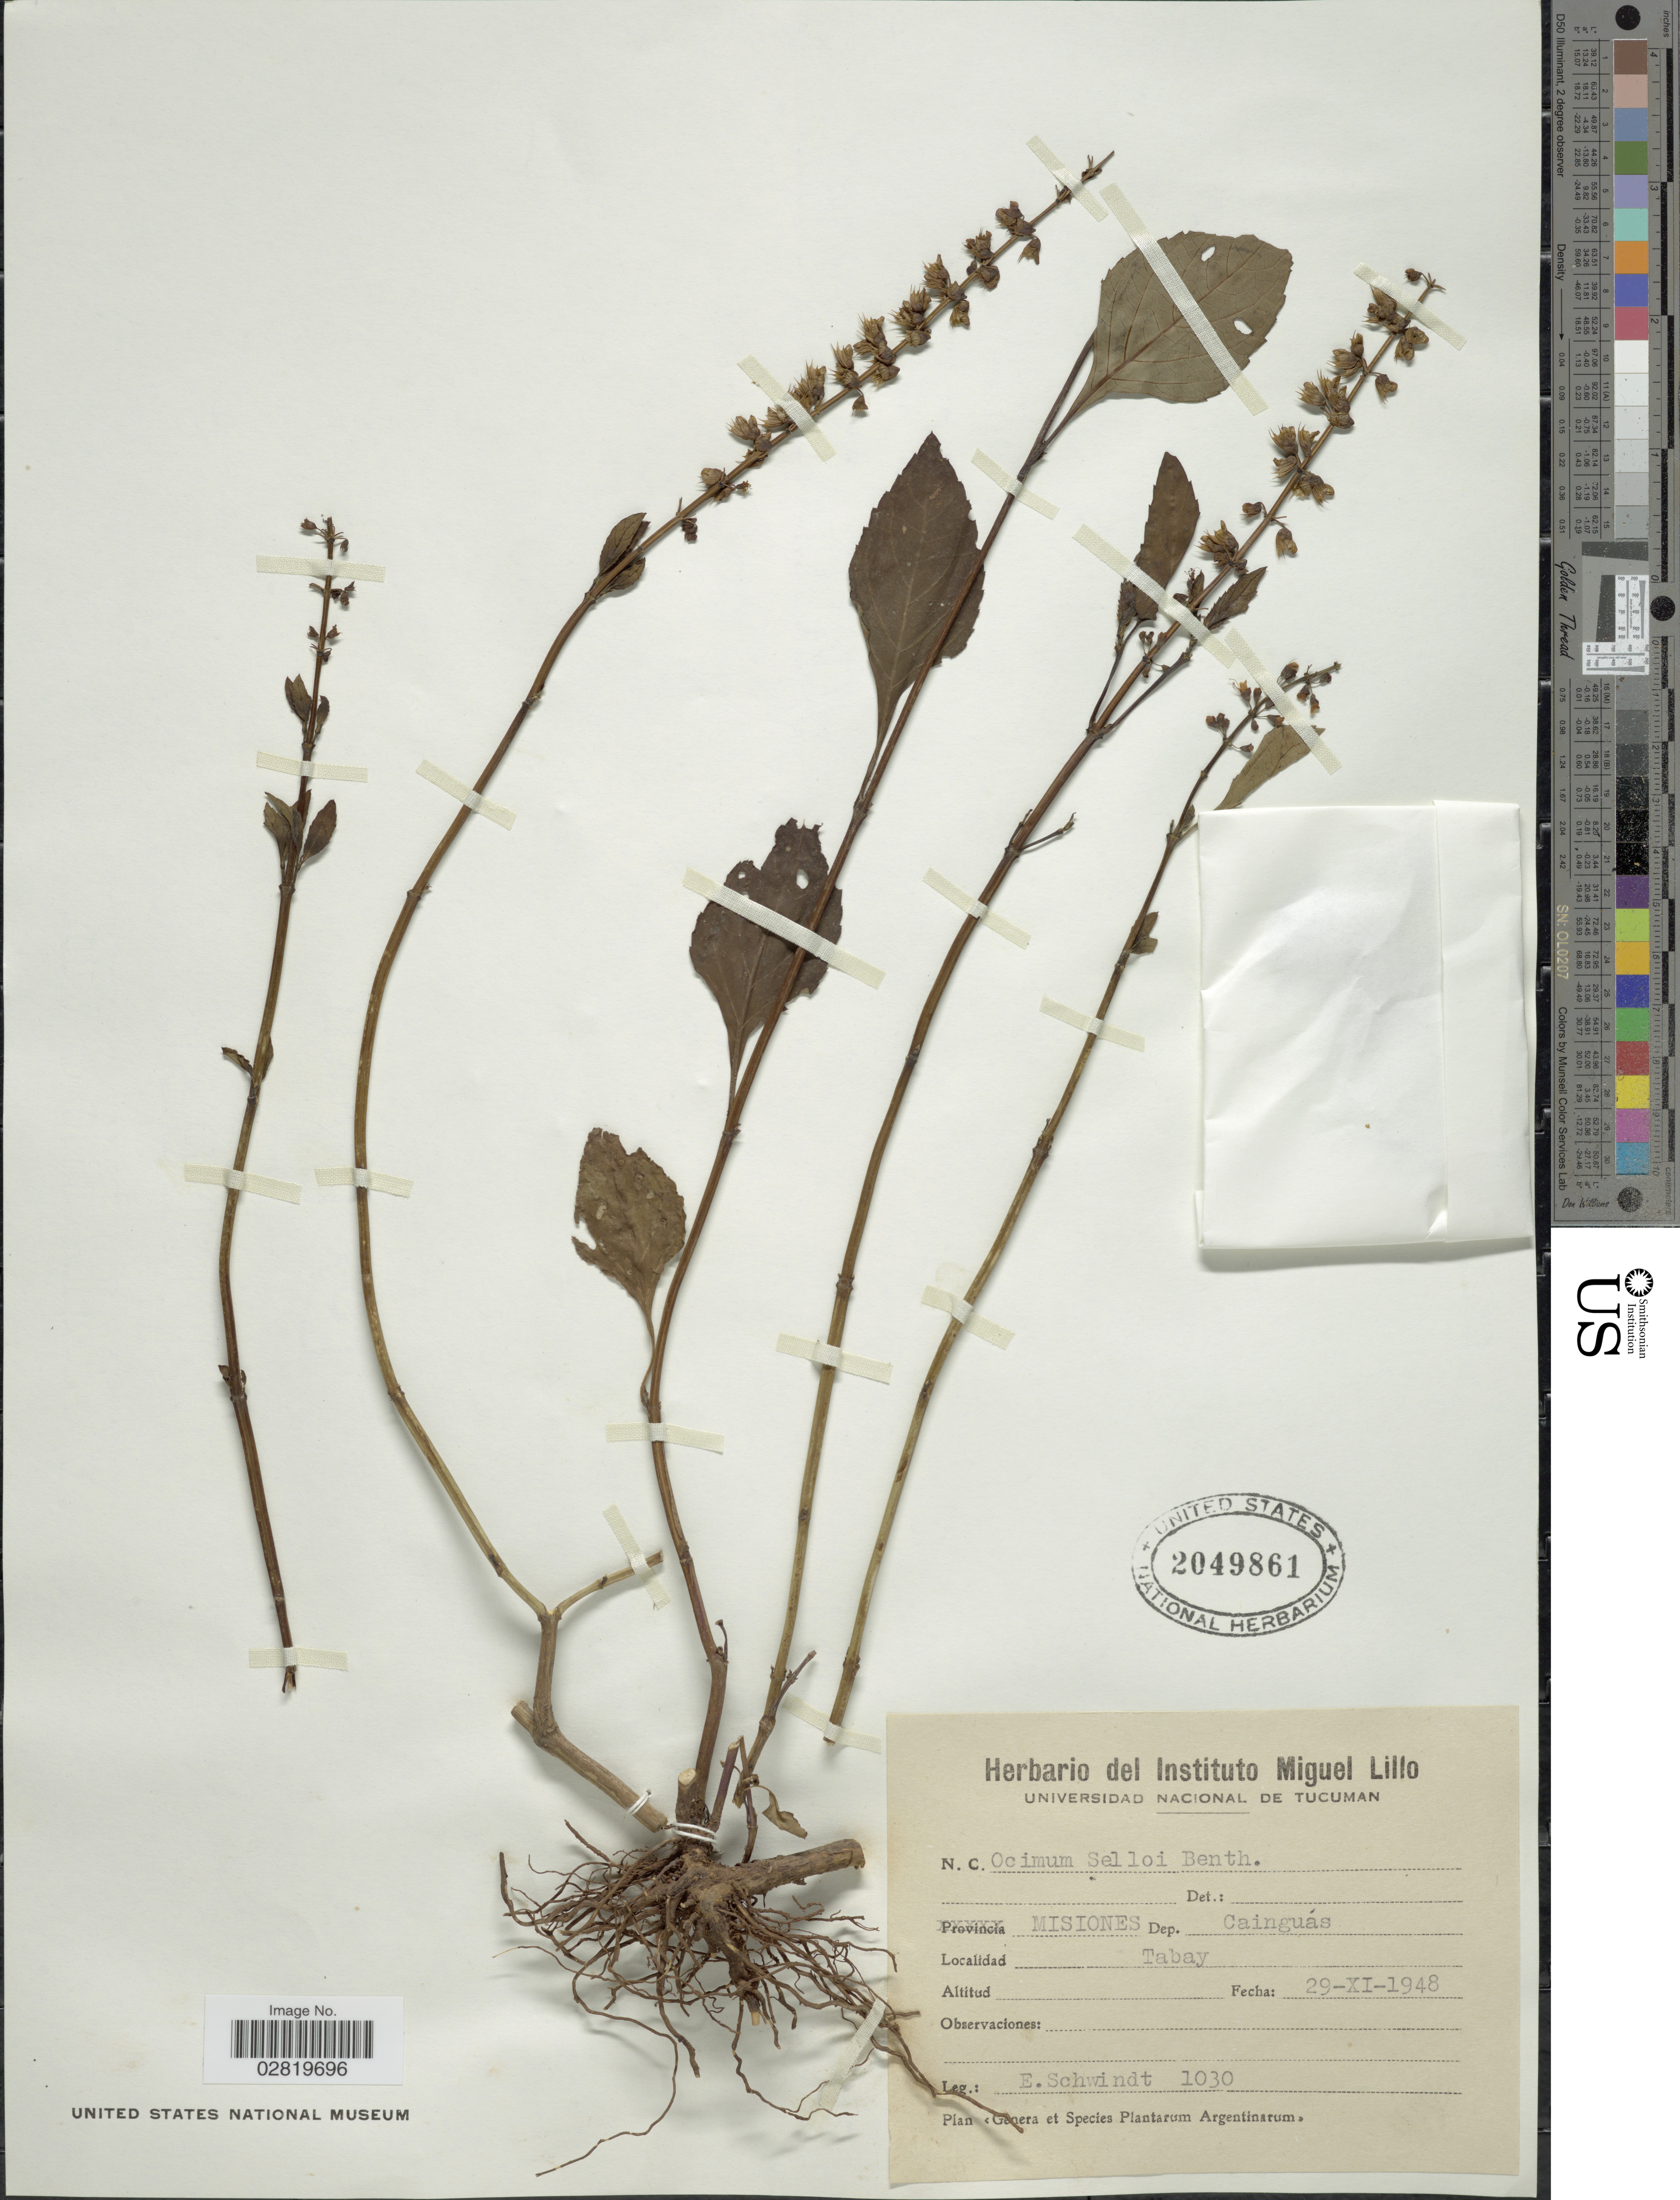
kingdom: Plantae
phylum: Tracheophyta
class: Magnoliopsida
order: Lamiales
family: Lamiaceae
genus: Ocimum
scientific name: Ocimum selloi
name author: Benth.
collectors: E. Schwindt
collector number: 1030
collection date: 1948-11-29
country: Argentina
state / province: Misiones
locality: Dep. Cainguás, Tabay.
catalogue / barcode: US 2049861